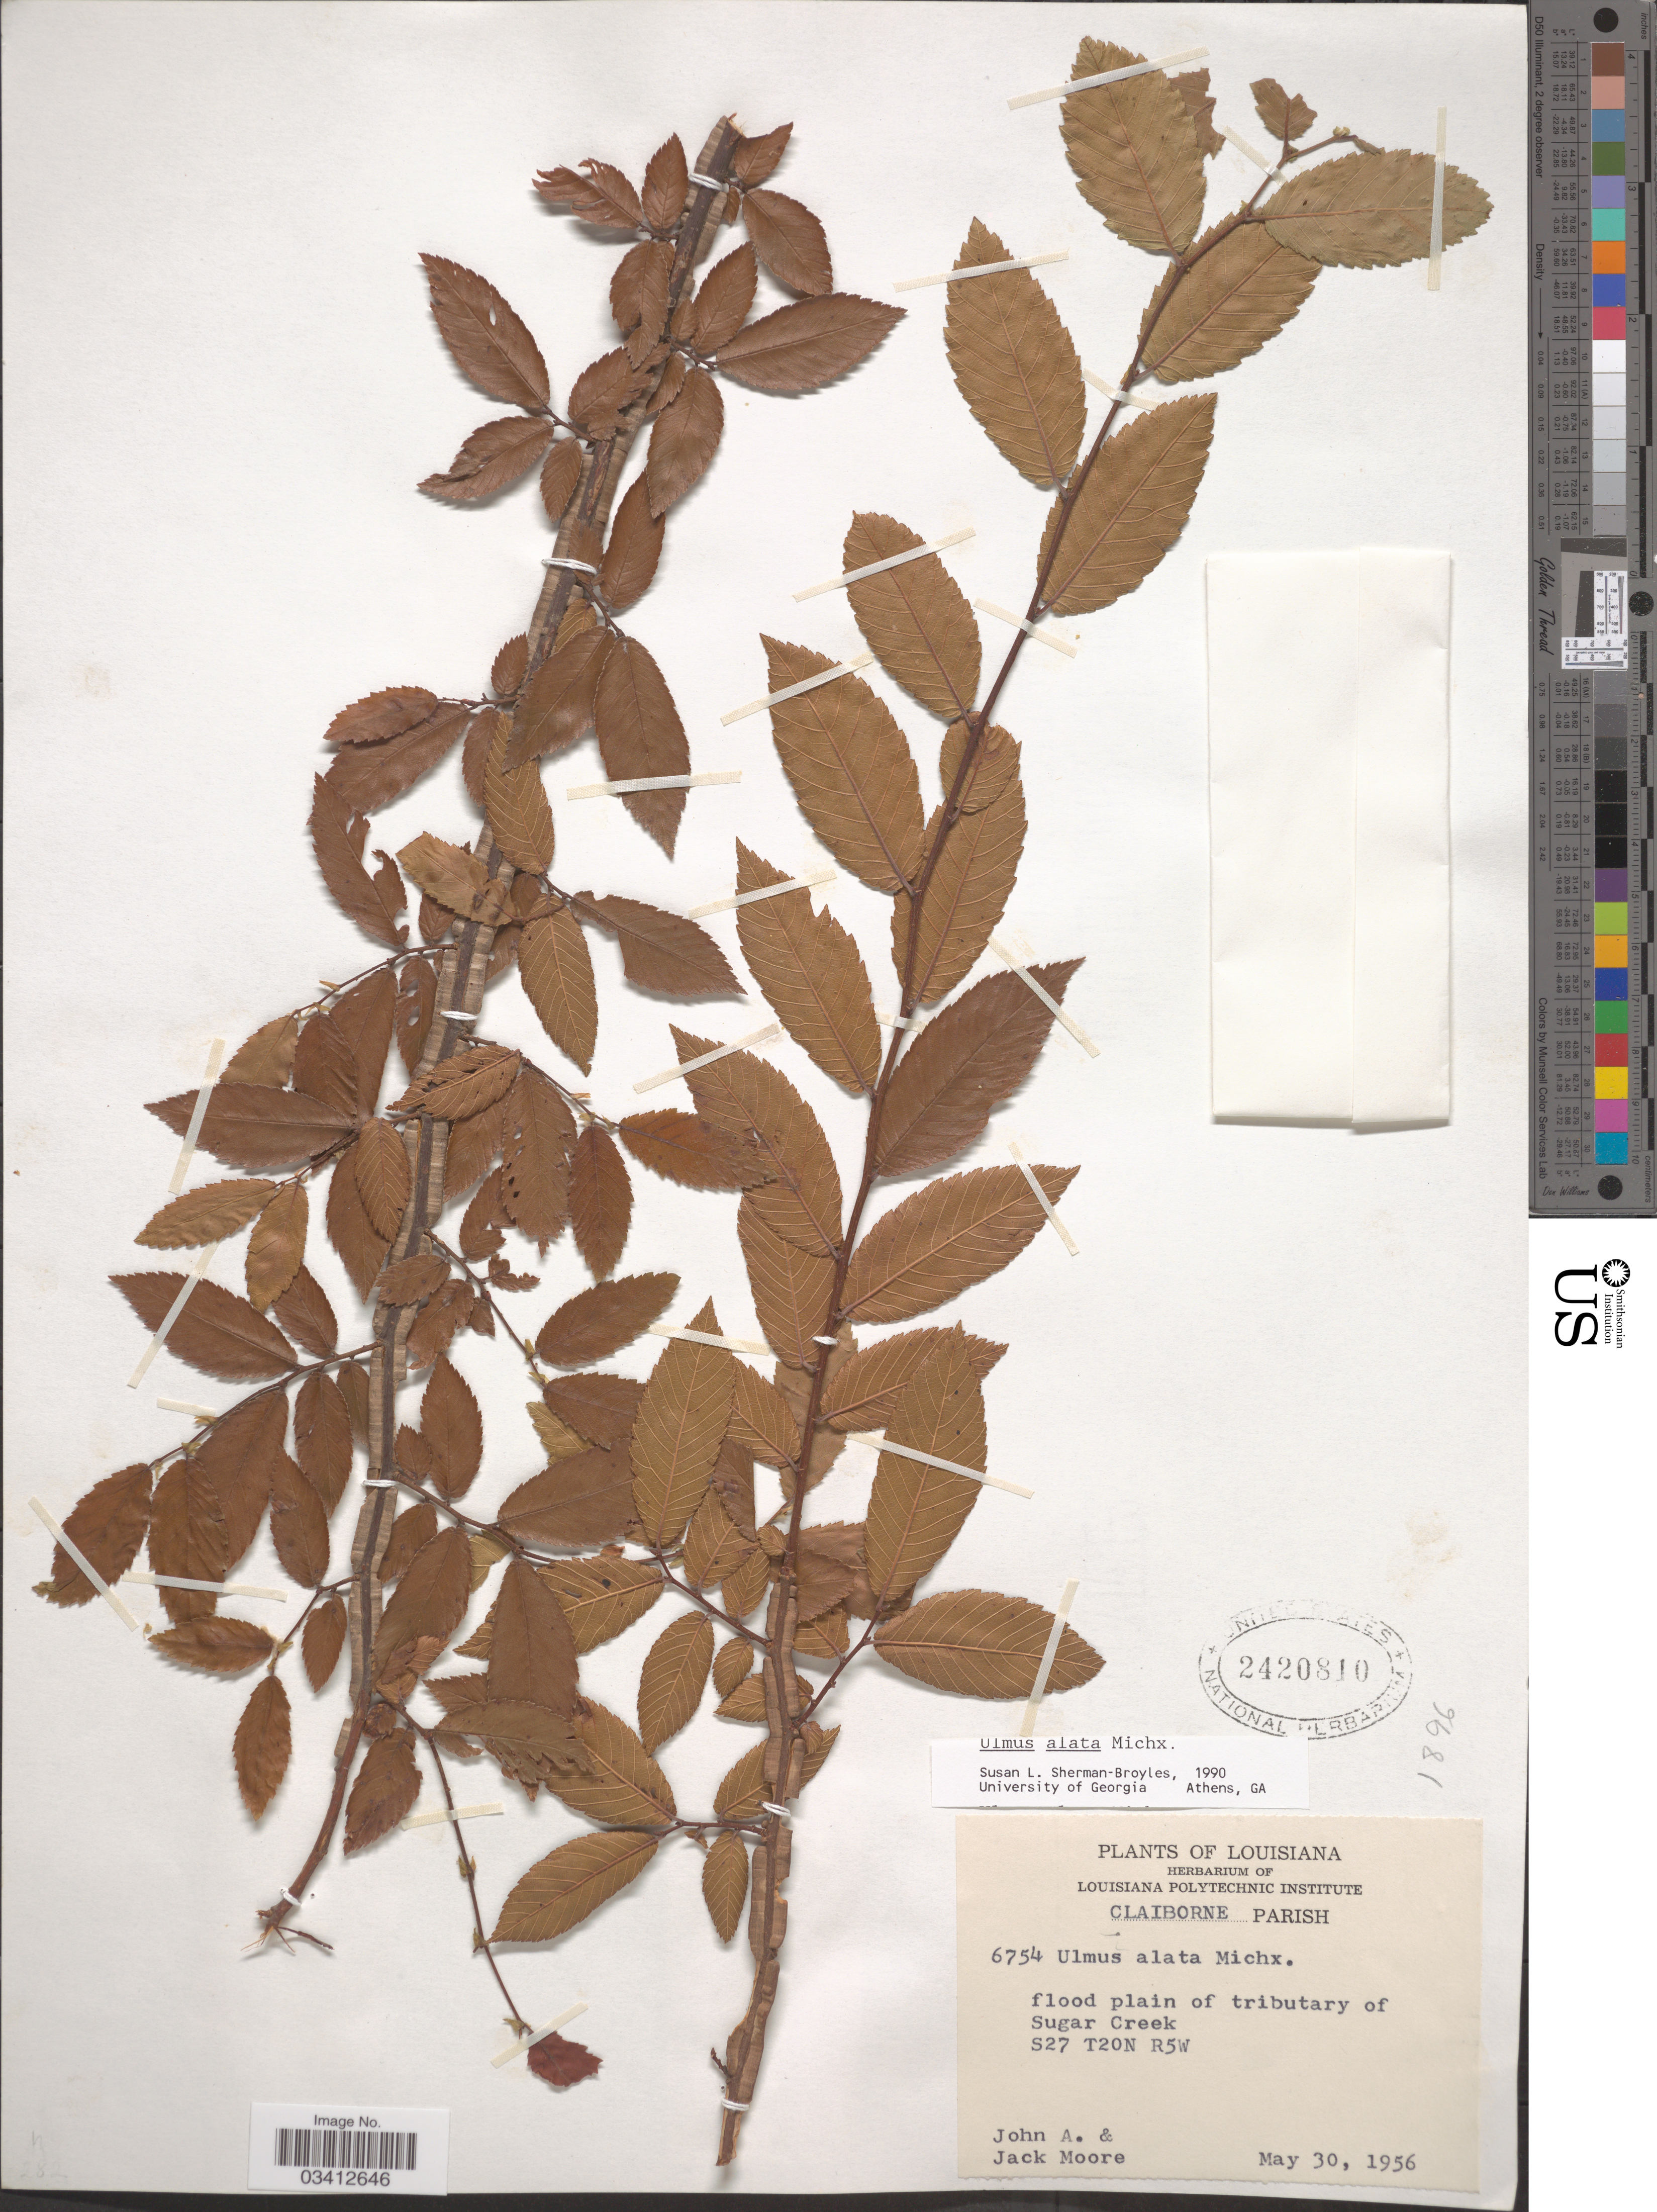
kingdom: Plantae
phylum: Tracheophyta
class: Magnoliopsida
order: Rosales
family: Ulmaceae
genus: Ulmus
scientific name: Ulmus alata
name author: Michx.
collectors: J. A. Moore & J. Moore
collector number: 6754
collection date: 1956-05-30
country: United States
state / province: Louisiana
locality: Claiborne Parish. Flood plain of tributary of Sugar Creek. S27 T20N R5W.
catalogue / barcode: US 2420810